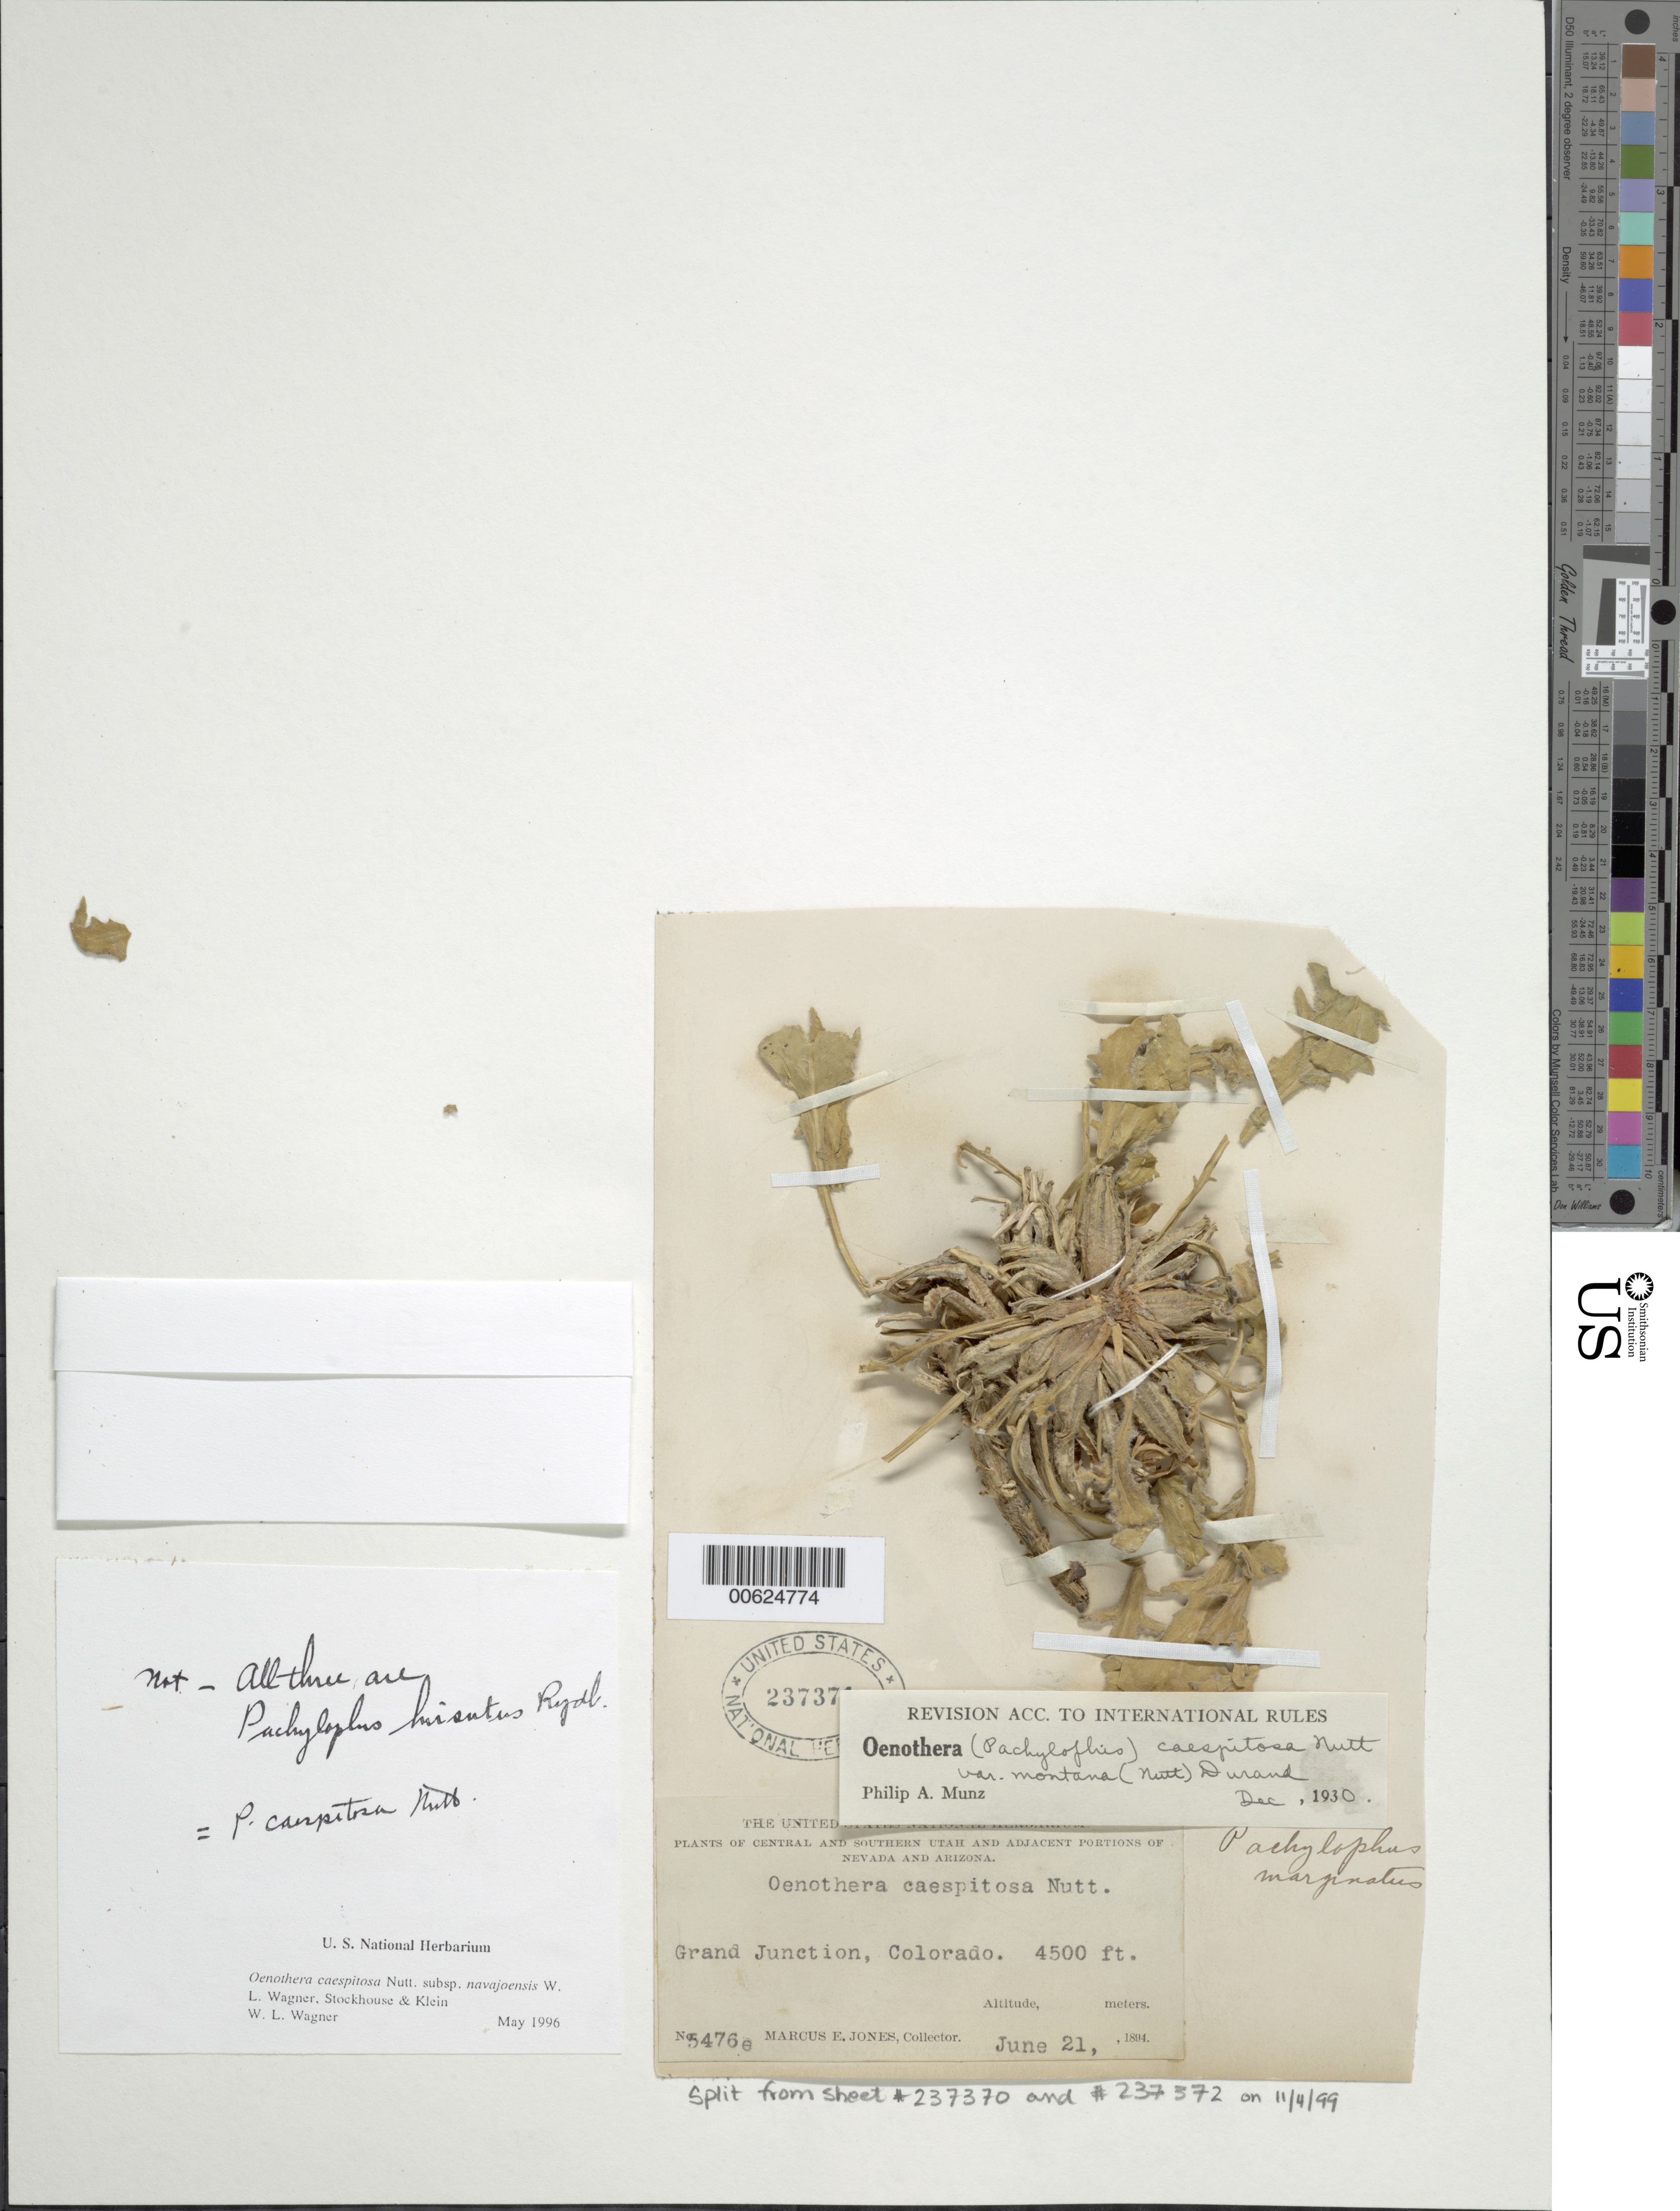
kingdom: Plantae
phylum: Tracheophyta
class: Magnoliopsida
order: Myrtales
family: Onagraceae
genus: Oenothera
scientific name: Oenothera cespitosa subsp. navajoensis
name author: W.L. Wagner et al.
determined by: Wagner, W. L., (BOT), Smithsonian Institution - National Museum of Natural History (UNITED STATES)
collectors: M. E. Jones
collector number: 5476e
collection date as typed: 21 Jun 1894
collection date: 1894-06-21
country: United States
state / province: Colorado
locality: Grand Junction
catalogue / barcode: US 237371